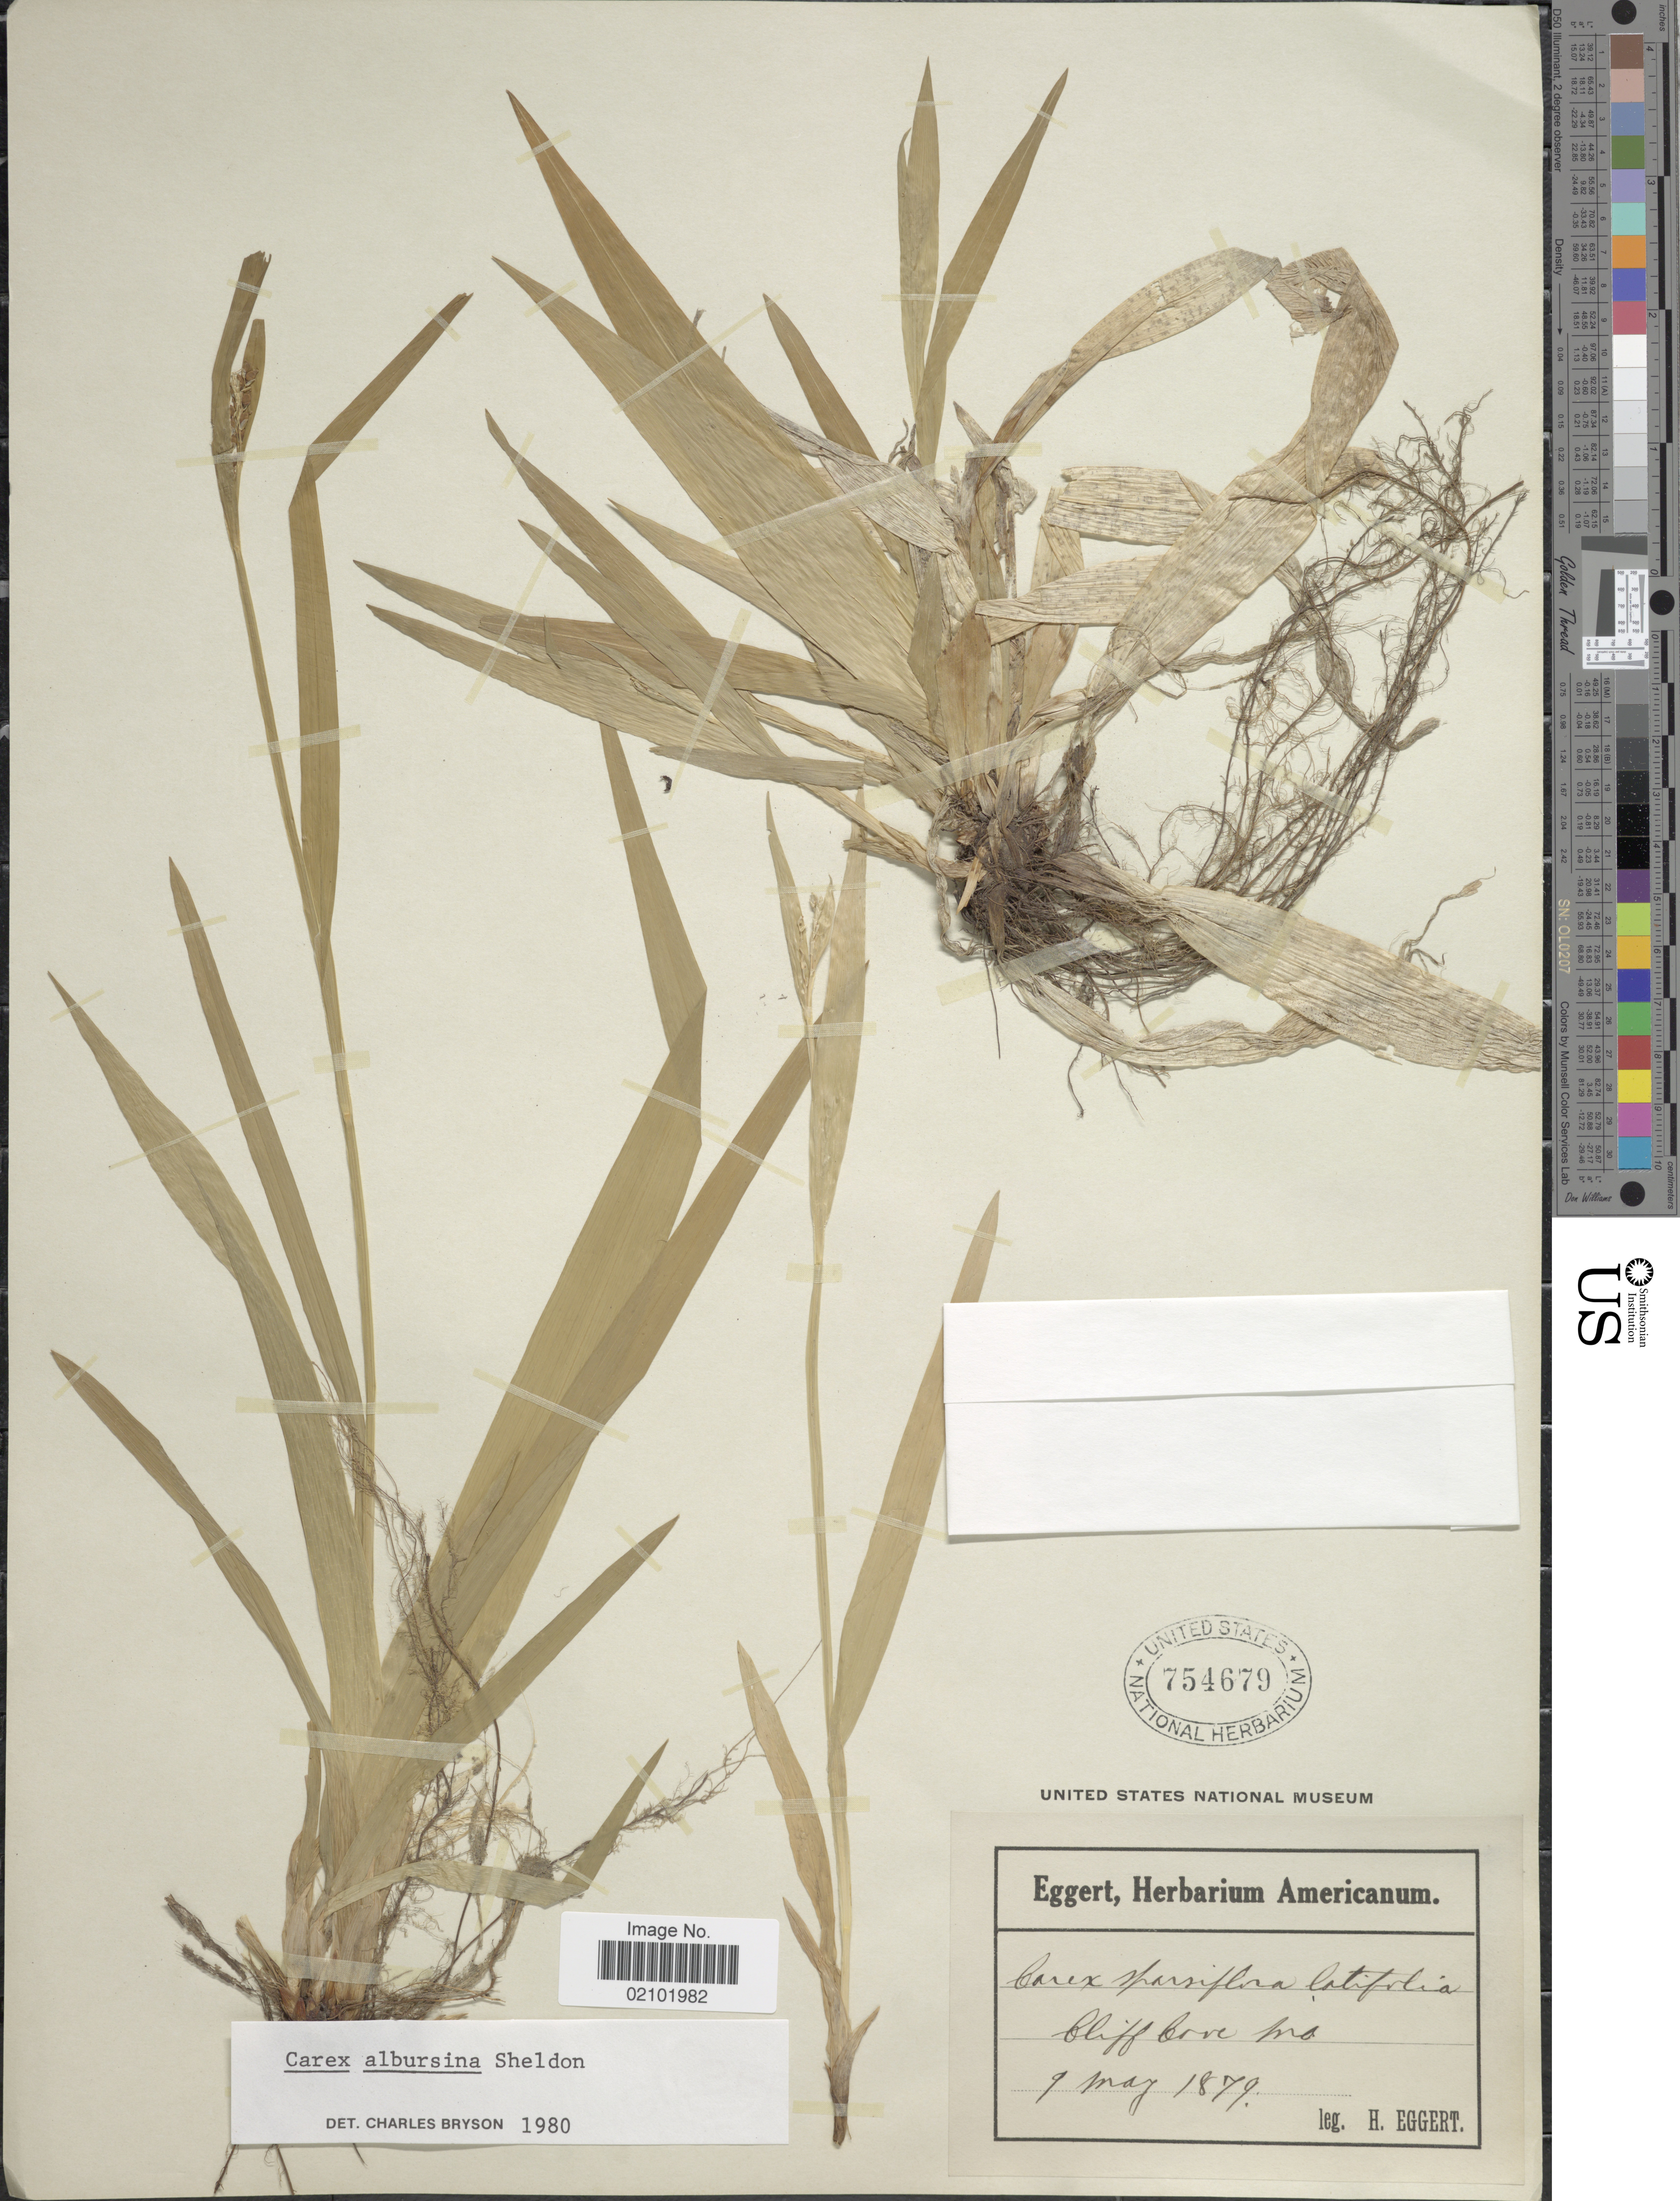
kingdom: Plantae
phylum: Tracheophyta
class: Liliopsida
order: Poales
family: Cyperaceae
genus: Carex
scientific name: Carex albursina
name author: E. Sheld.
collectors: H. Eggert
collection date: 1879-05-09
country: United States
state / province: Missouri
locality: Cliff Cove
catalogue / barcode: US 754679